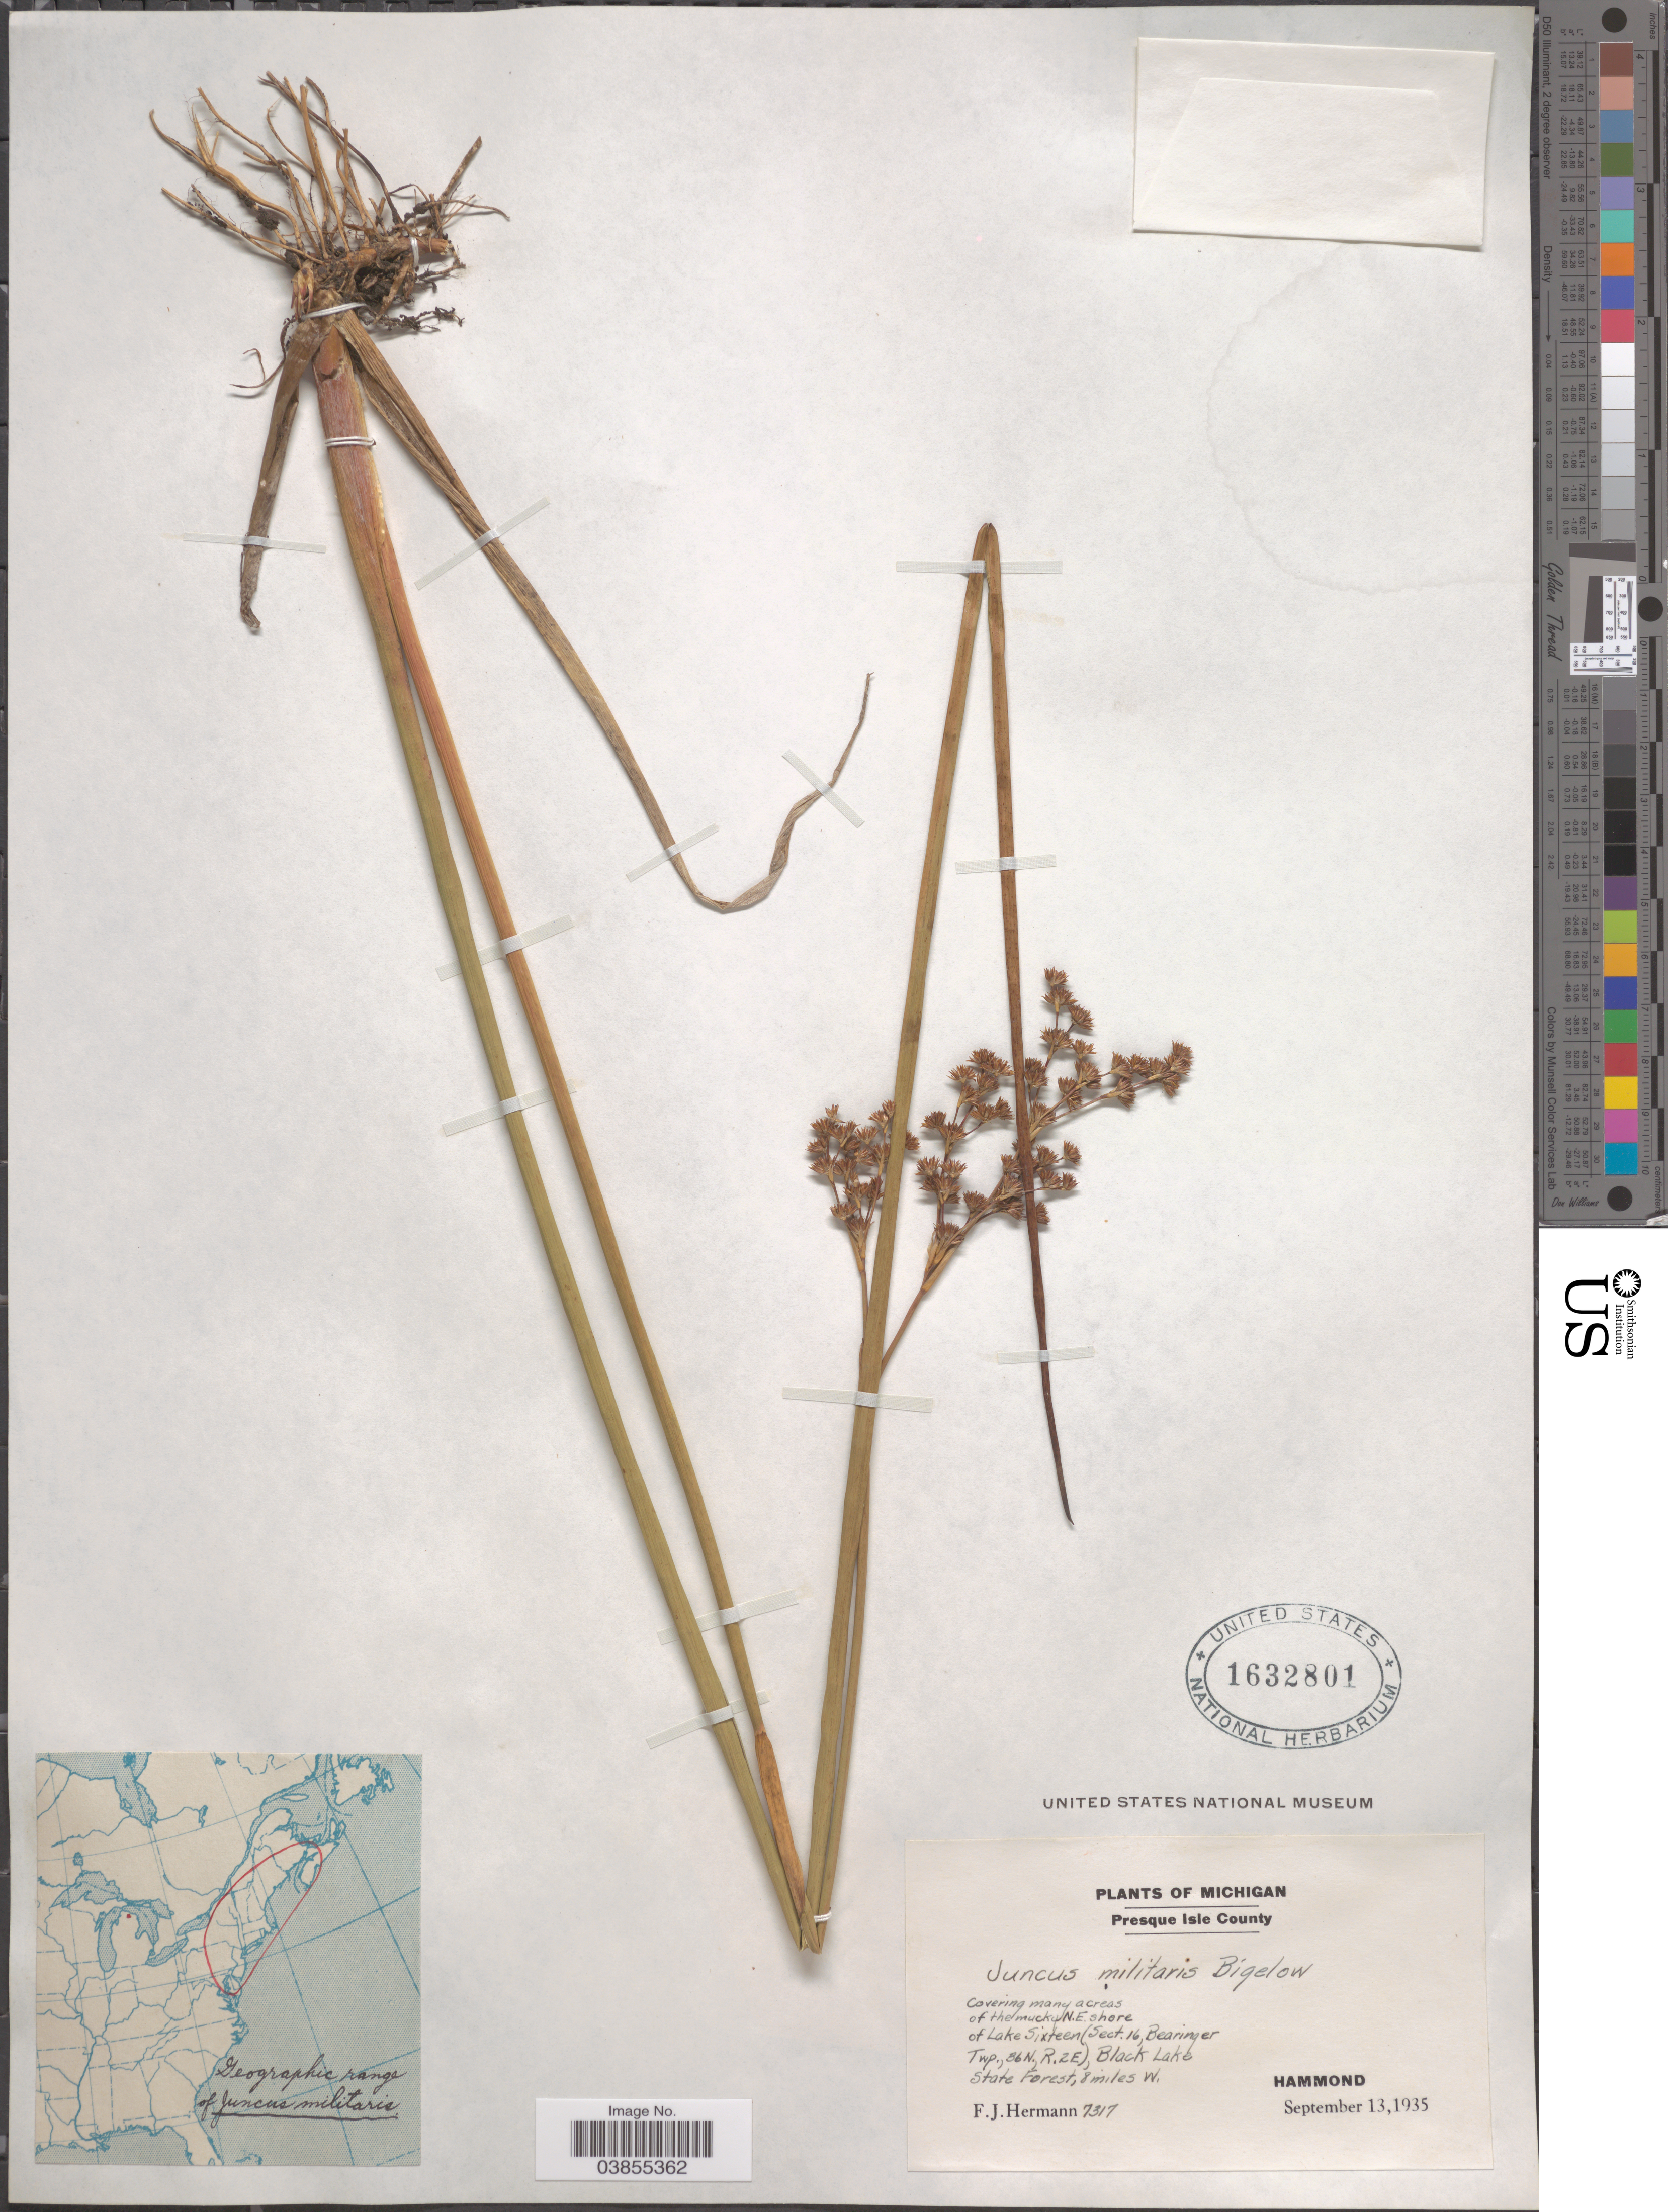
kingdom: Plantae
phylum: Tracheophyta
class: Liliopsida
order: Poales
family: Juncaceae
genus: Juncus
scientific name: Juncus militaris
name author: Bigelow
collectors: F. J. Hermann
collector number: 7317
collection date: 1935-09-13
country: United States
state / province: Michigan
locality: Presque Isle County. N.E. shore of Lake Sixteen (Sect. 16, Bearinger Twp., 36N., R.2E), Black Lake State Forest, 8 miles W. Hammond.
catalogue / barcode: US 1632801